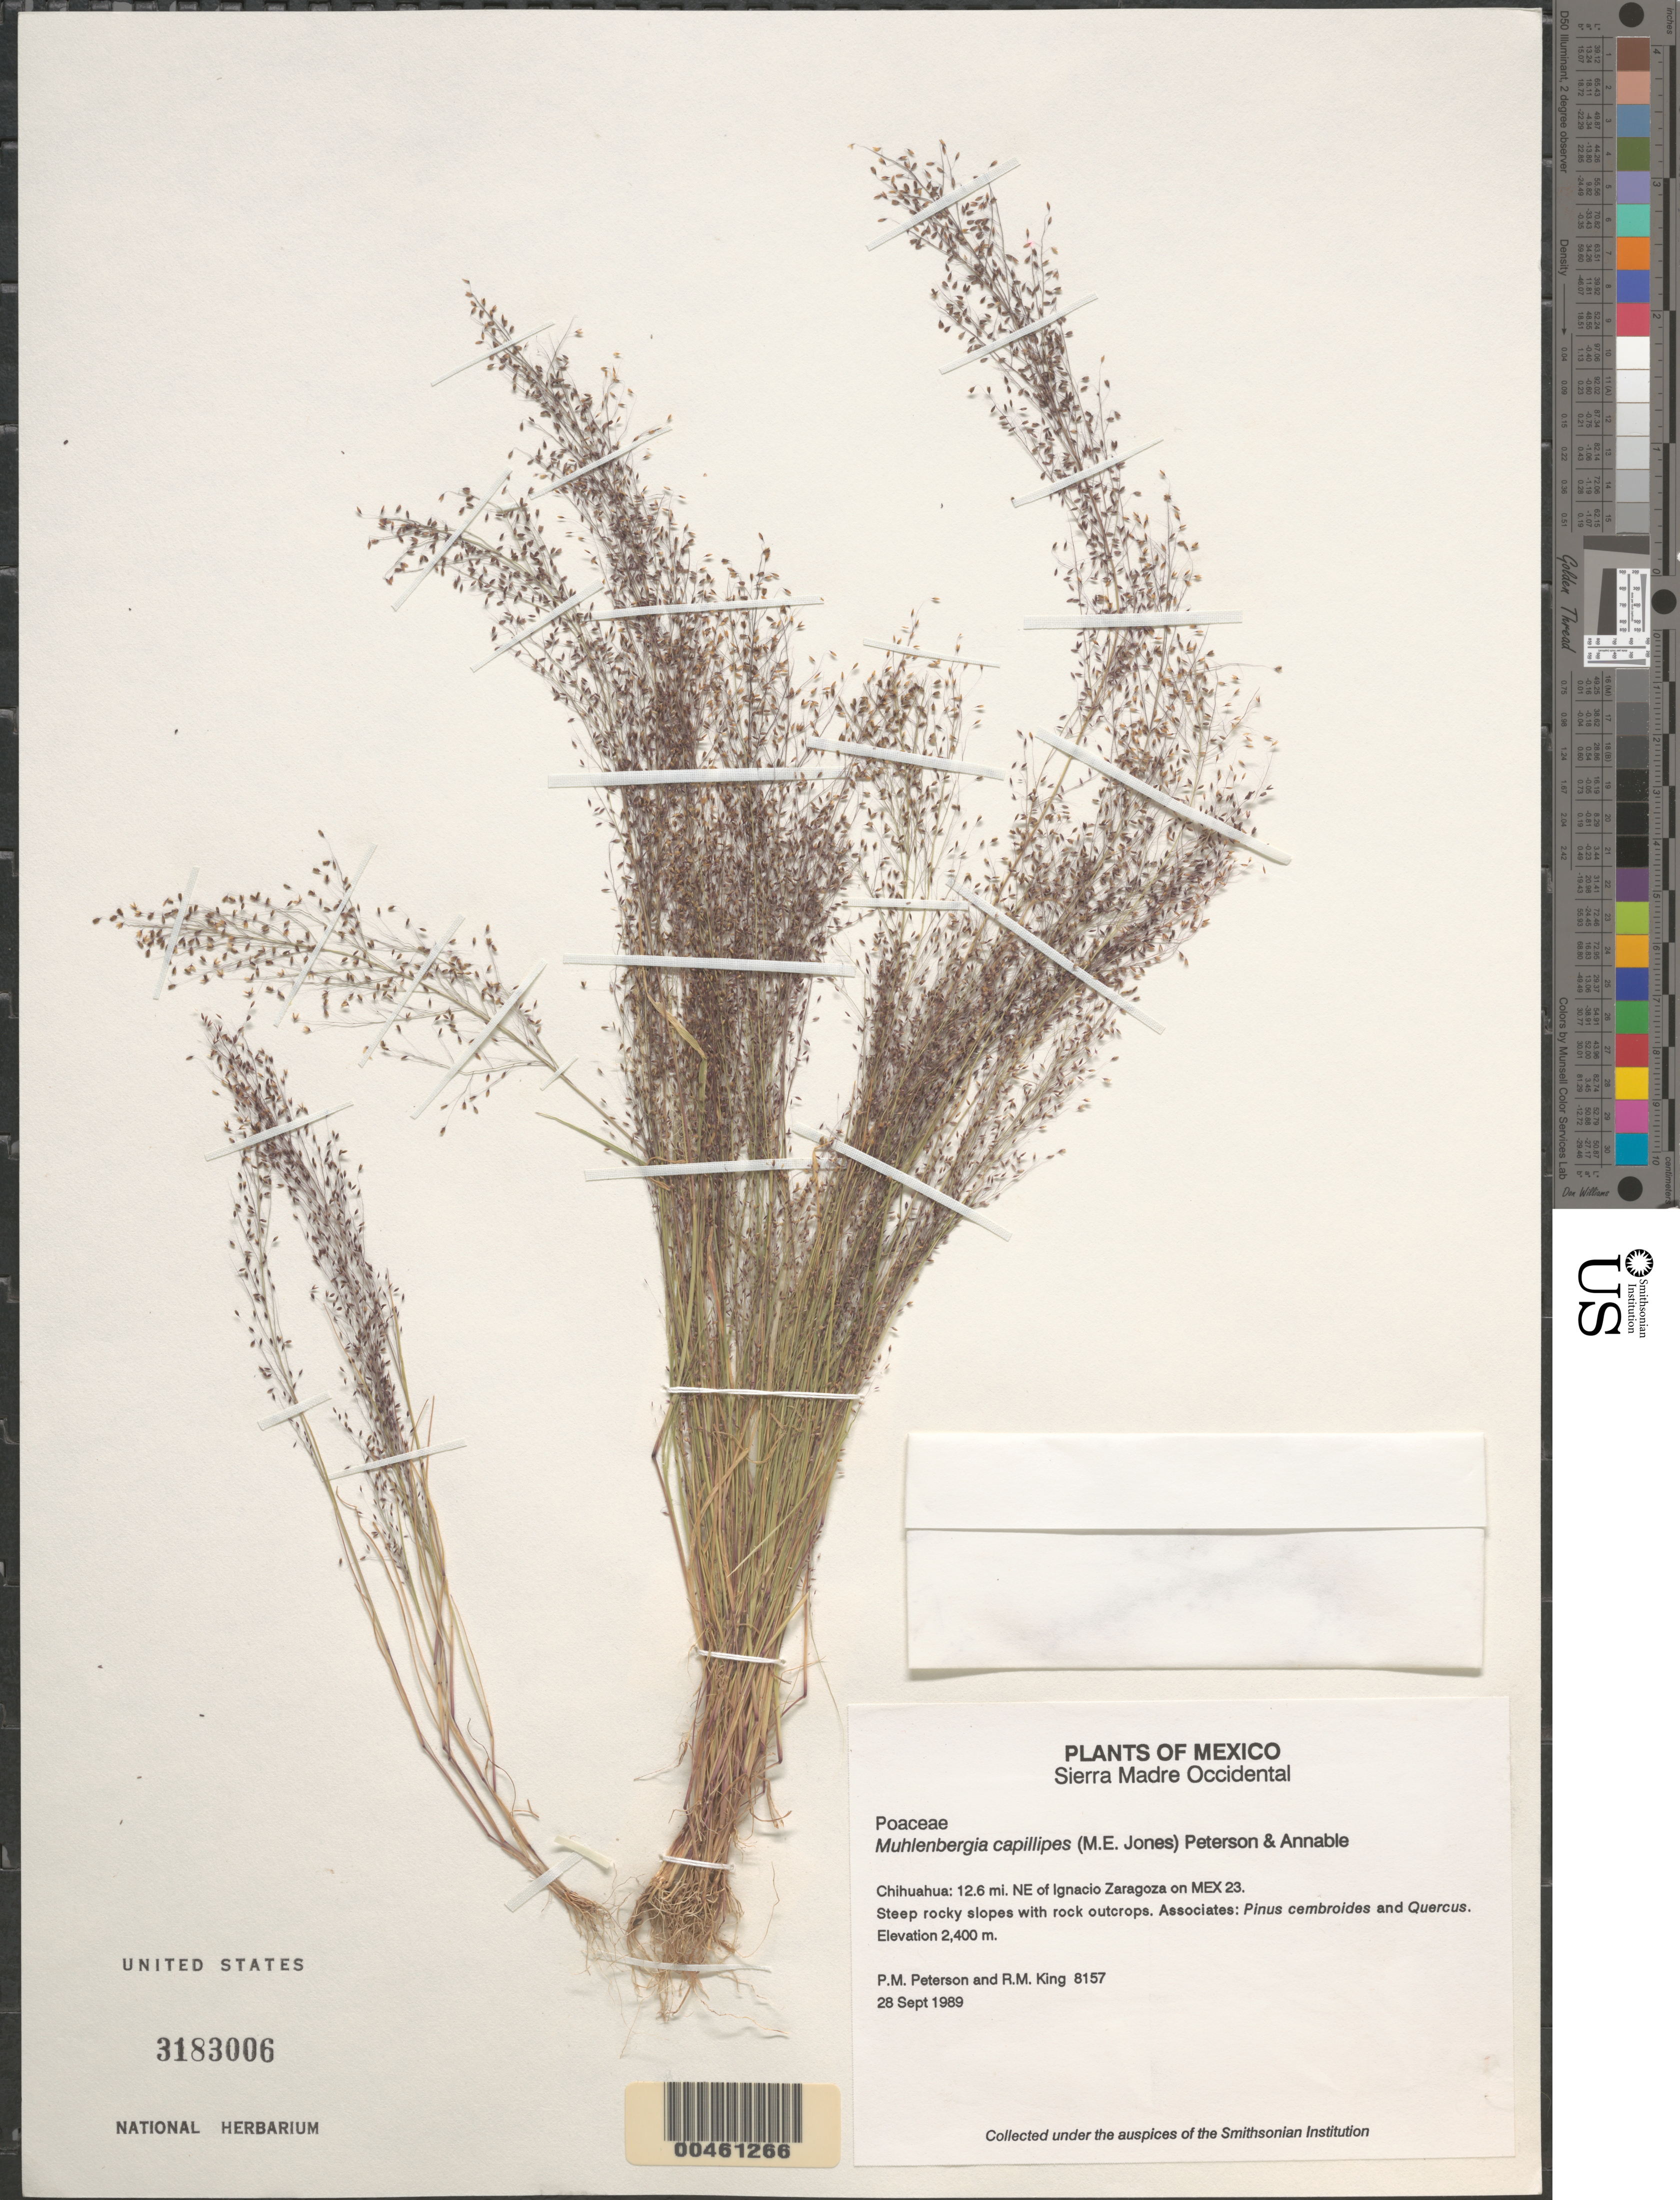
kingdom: Plantae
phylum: Tracheophyta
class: Liliopsida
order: Poales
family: Poaceae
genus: Muhlenbergia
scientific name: Muhlenbergia capillipes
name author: (M.E. Jones) P.M. Peterson & Annable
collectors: P. M. Peterson & R. M. King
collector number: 08157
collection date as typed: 28 Sep 1989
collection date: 1989-09-28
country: Mexico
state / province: Chihuahua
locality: Sierra Madre Occidental, 12.6 mi. NE of Ignacio Zaragoza on Mex 23.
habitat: Steep rocky slopes with rock outcrops. Associates: Pinus cembroides and Quercus.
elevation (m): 2400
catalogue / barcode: US 3183006